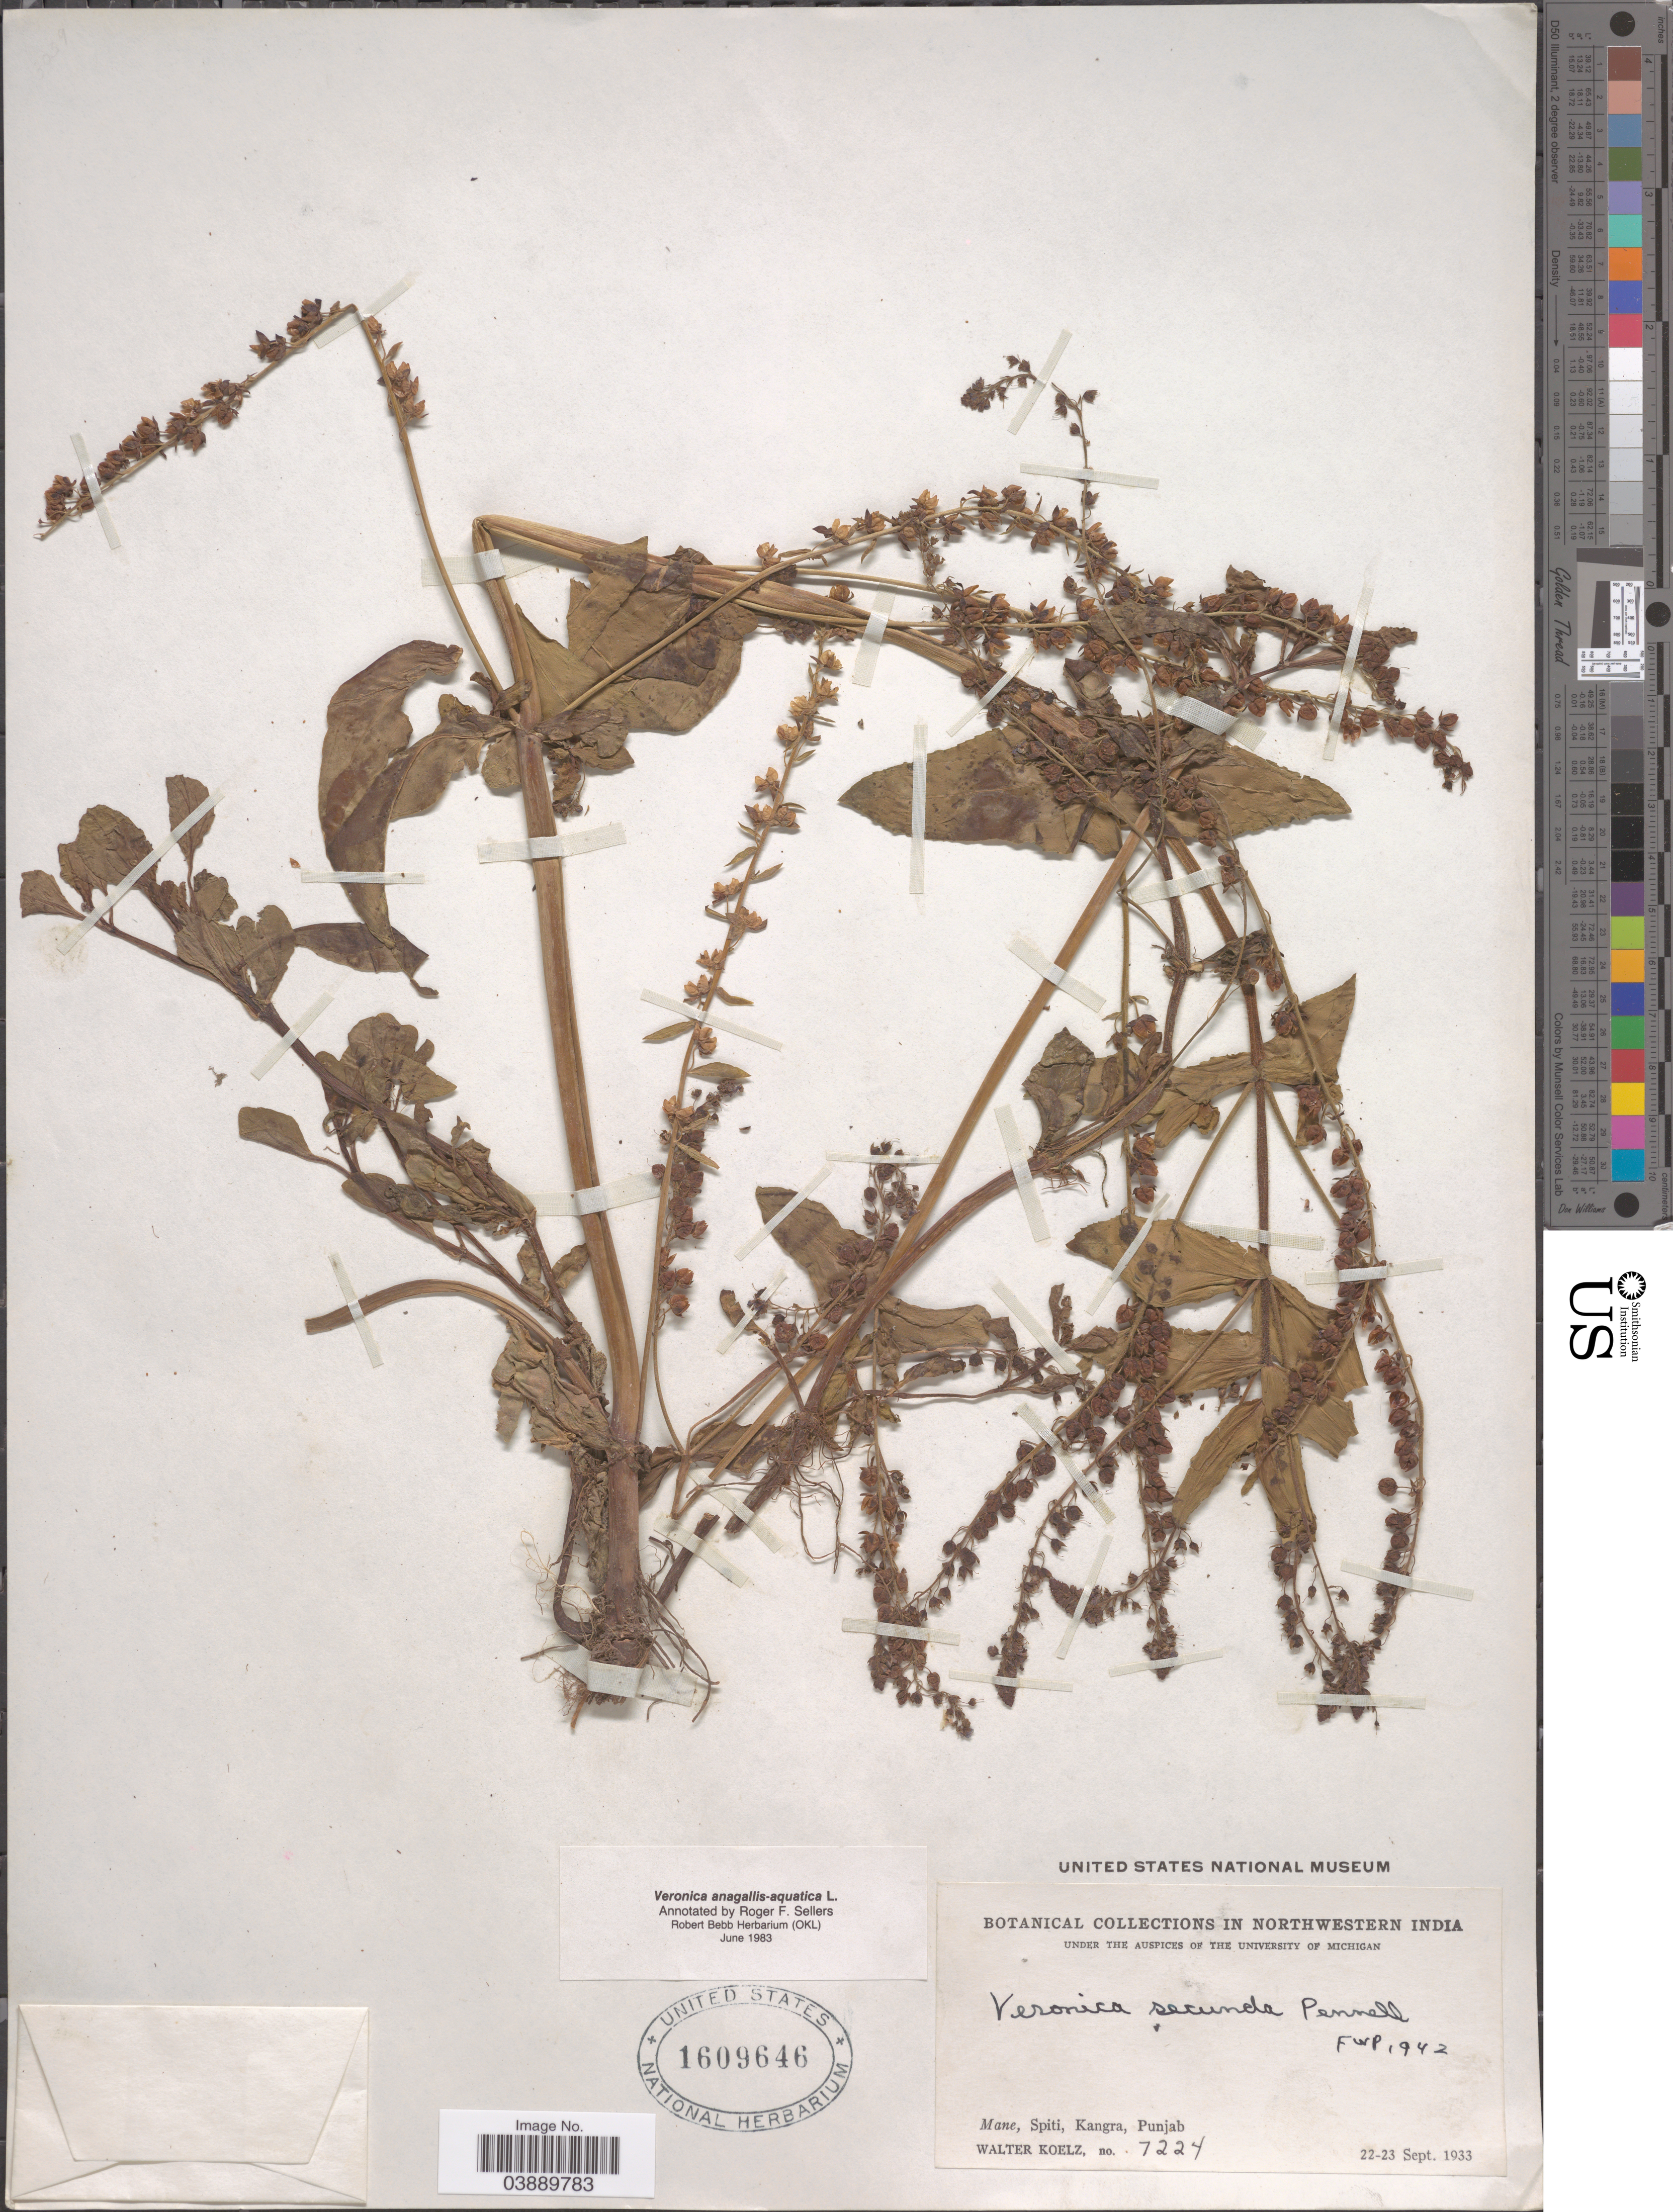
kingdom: Plantae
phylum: Tracheophyta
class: Magnoliopsida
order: Lamiales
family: Plantaginaceae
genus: Veronica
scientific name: Veronica anagallis-aquatica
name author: L.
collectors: W. N. Koelz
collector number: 7224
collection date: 1933-09-22/1933-09-23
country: India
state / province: Punjab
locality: Northwestern India. Mane, Spiti, Kangra.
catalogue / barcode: US 1609646